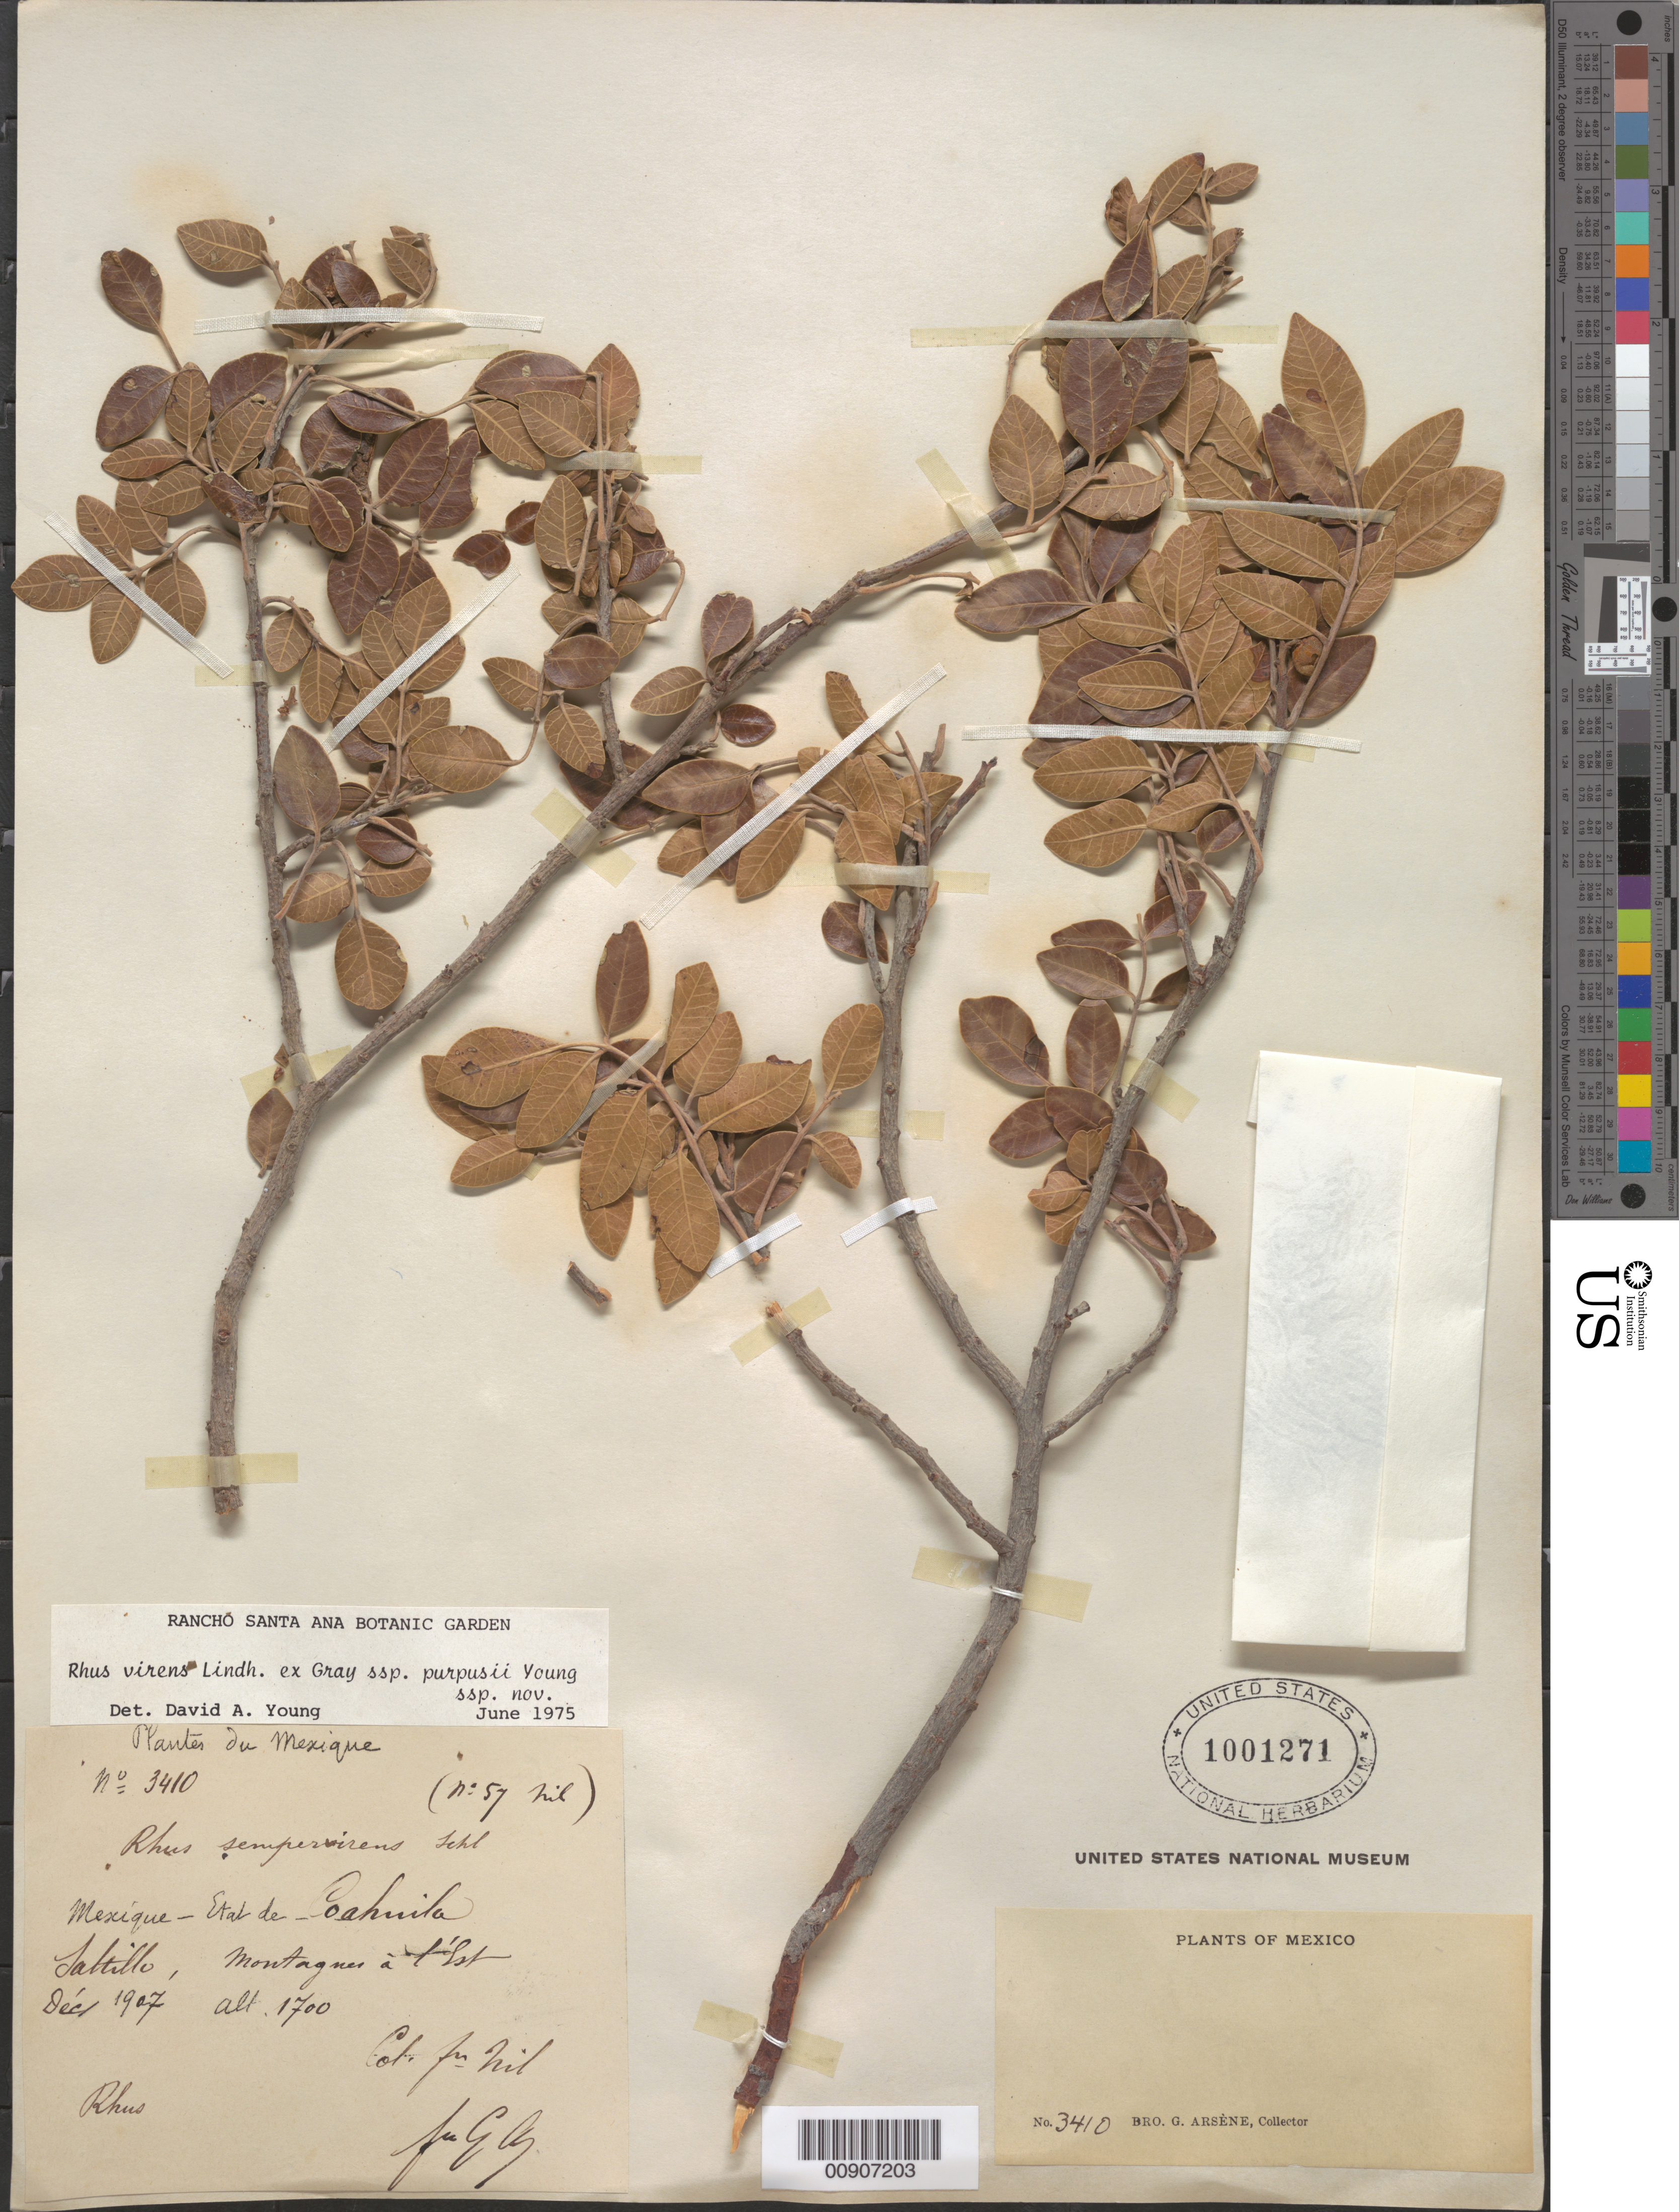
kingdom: Plantae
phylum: Tracheophyta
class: Magnoliopsida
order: Sapindales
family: Anacardiaceae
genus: Rhus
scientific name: Rhus virens subsp. purpusii Young ined.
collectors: Bro. G. Arsène & Bro. Nil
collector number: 3410 (No. 57 Nil)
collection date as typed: Dec 1907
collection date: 1907-12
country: Mexico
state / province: Coahuila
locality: Etat de Coahuila. Saltillo.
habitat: Montagnes à 'Est.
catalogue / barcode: US 1001271